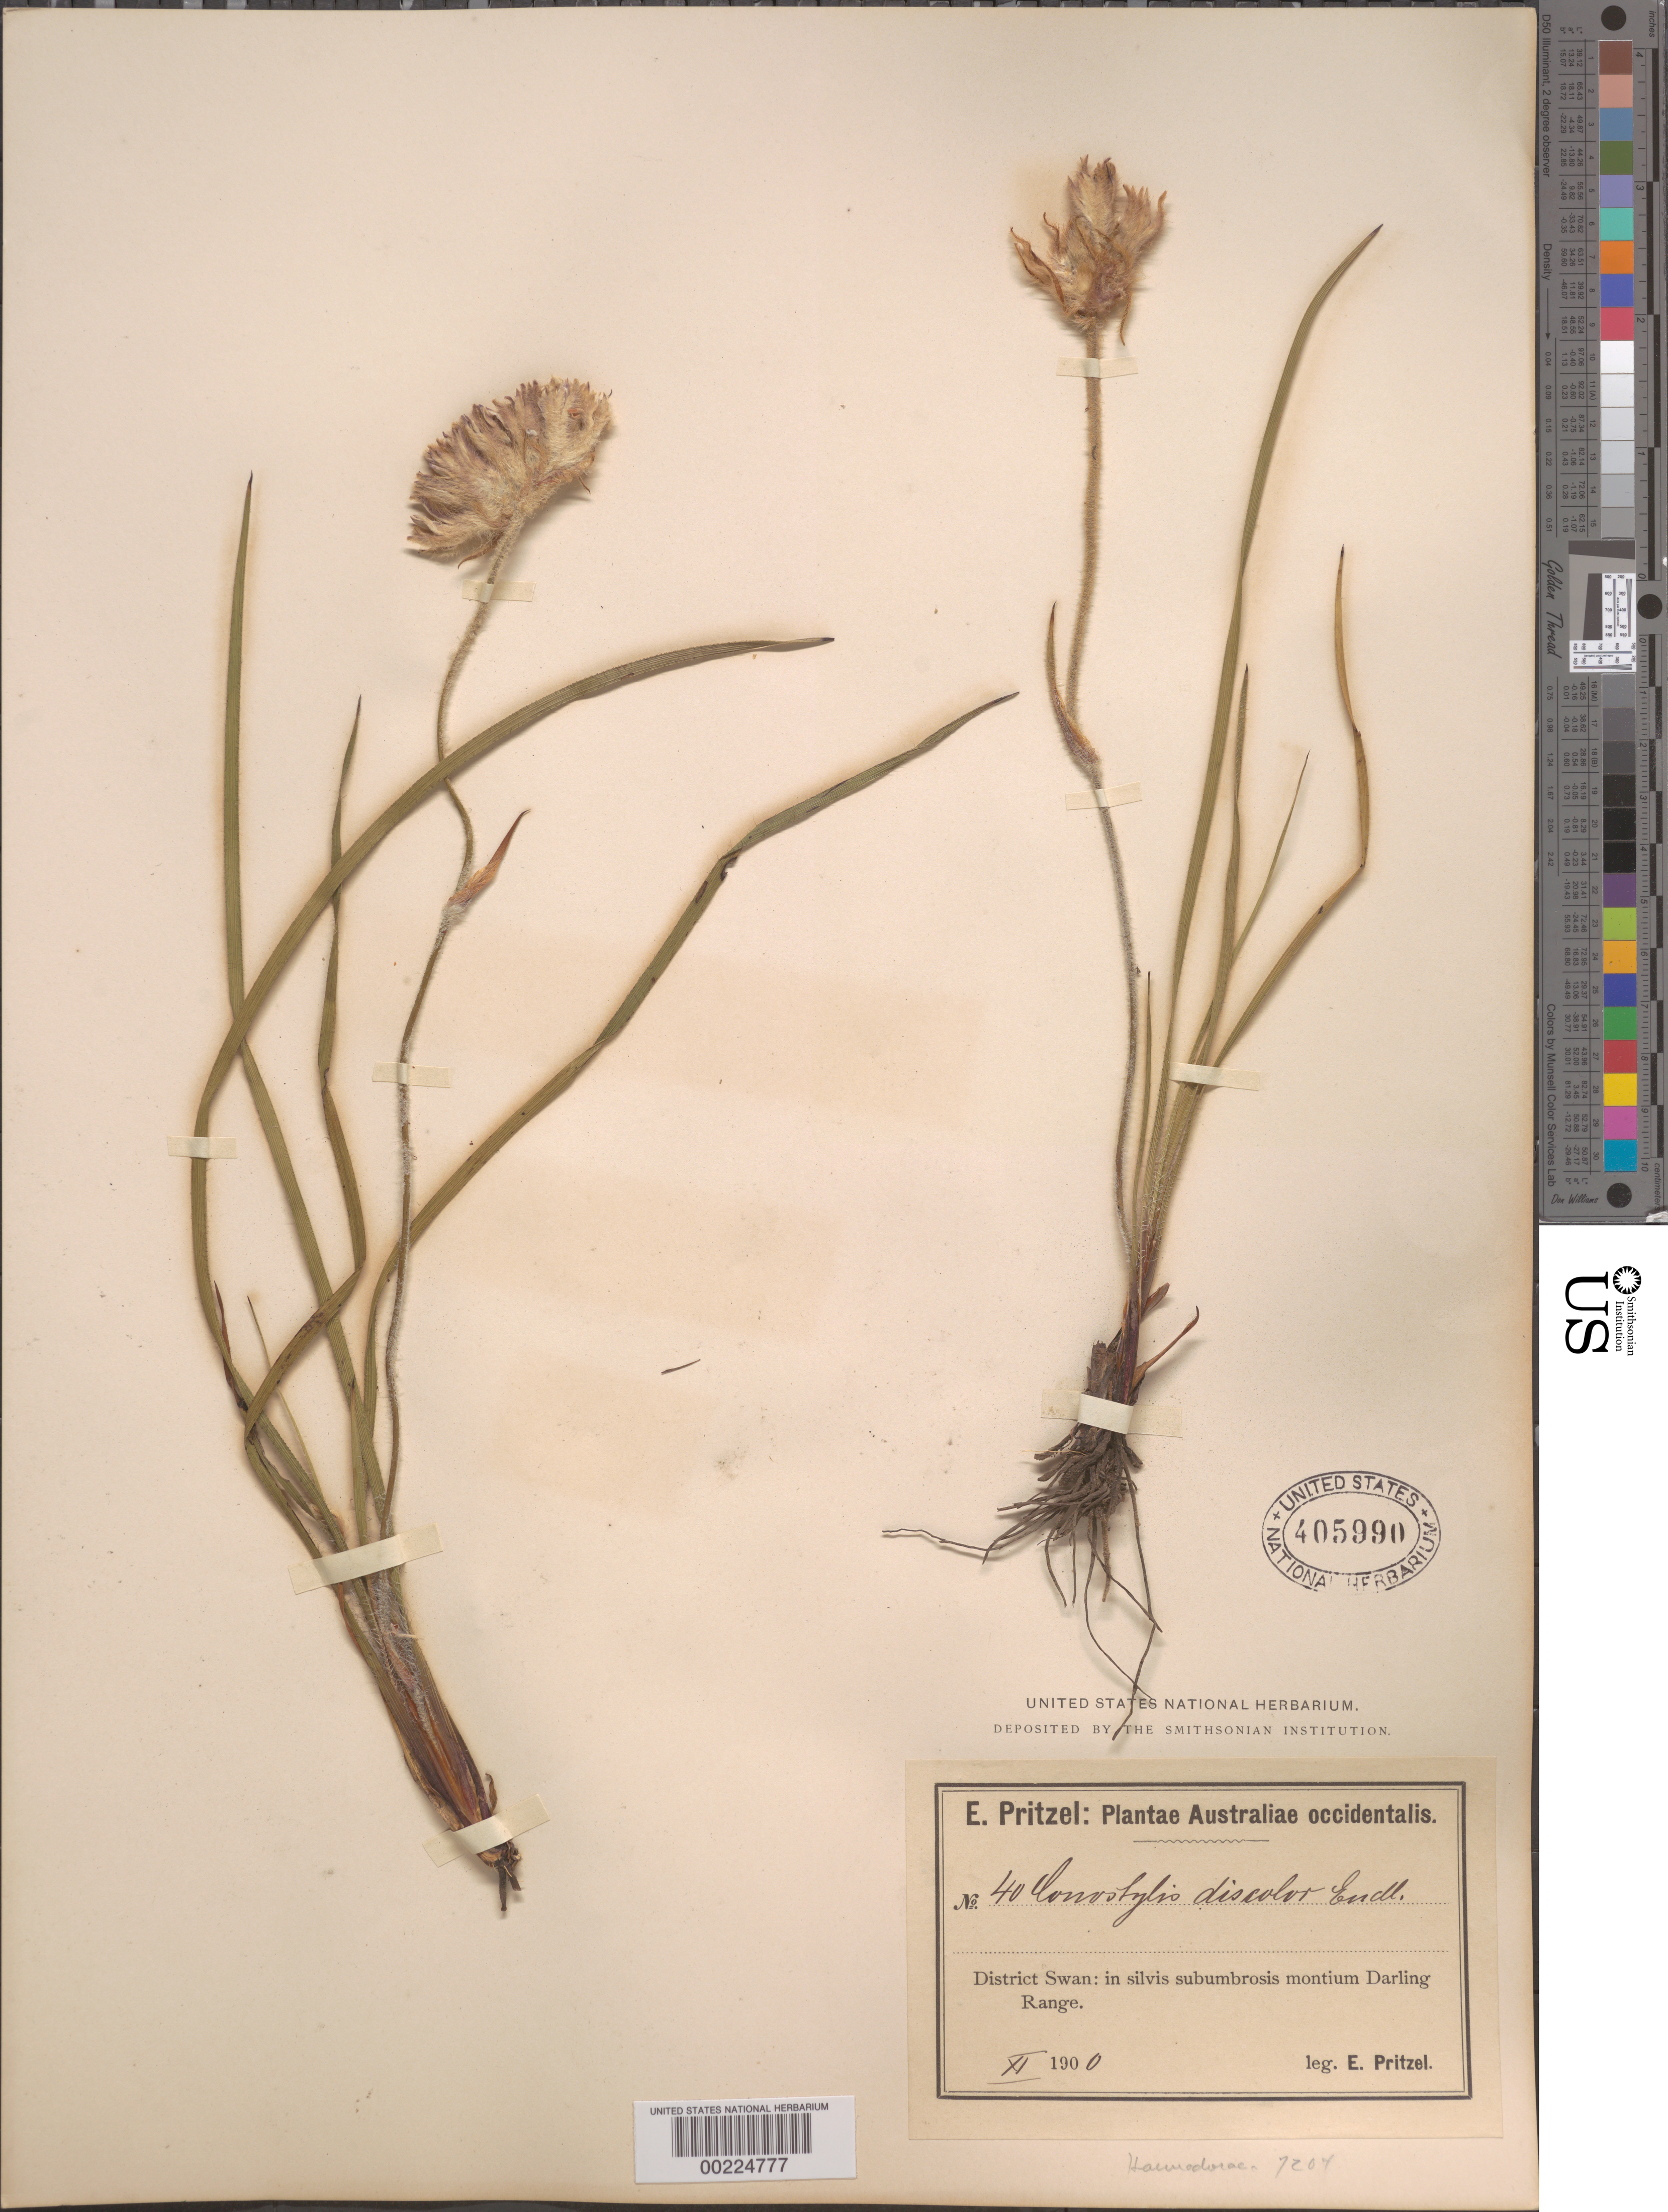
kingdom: Plantae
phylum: Tracheophyta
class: Liliopsida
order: Commelinales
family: Haemodoraceae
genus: Conostylis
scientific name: Conostylis discolor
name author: Endl.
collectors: E. G. Pritzel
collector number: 40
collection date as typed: Nov 1900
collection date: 1900-11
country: Australia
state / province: Western Australia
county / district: Swan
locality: Darling range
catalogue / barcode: US 405990